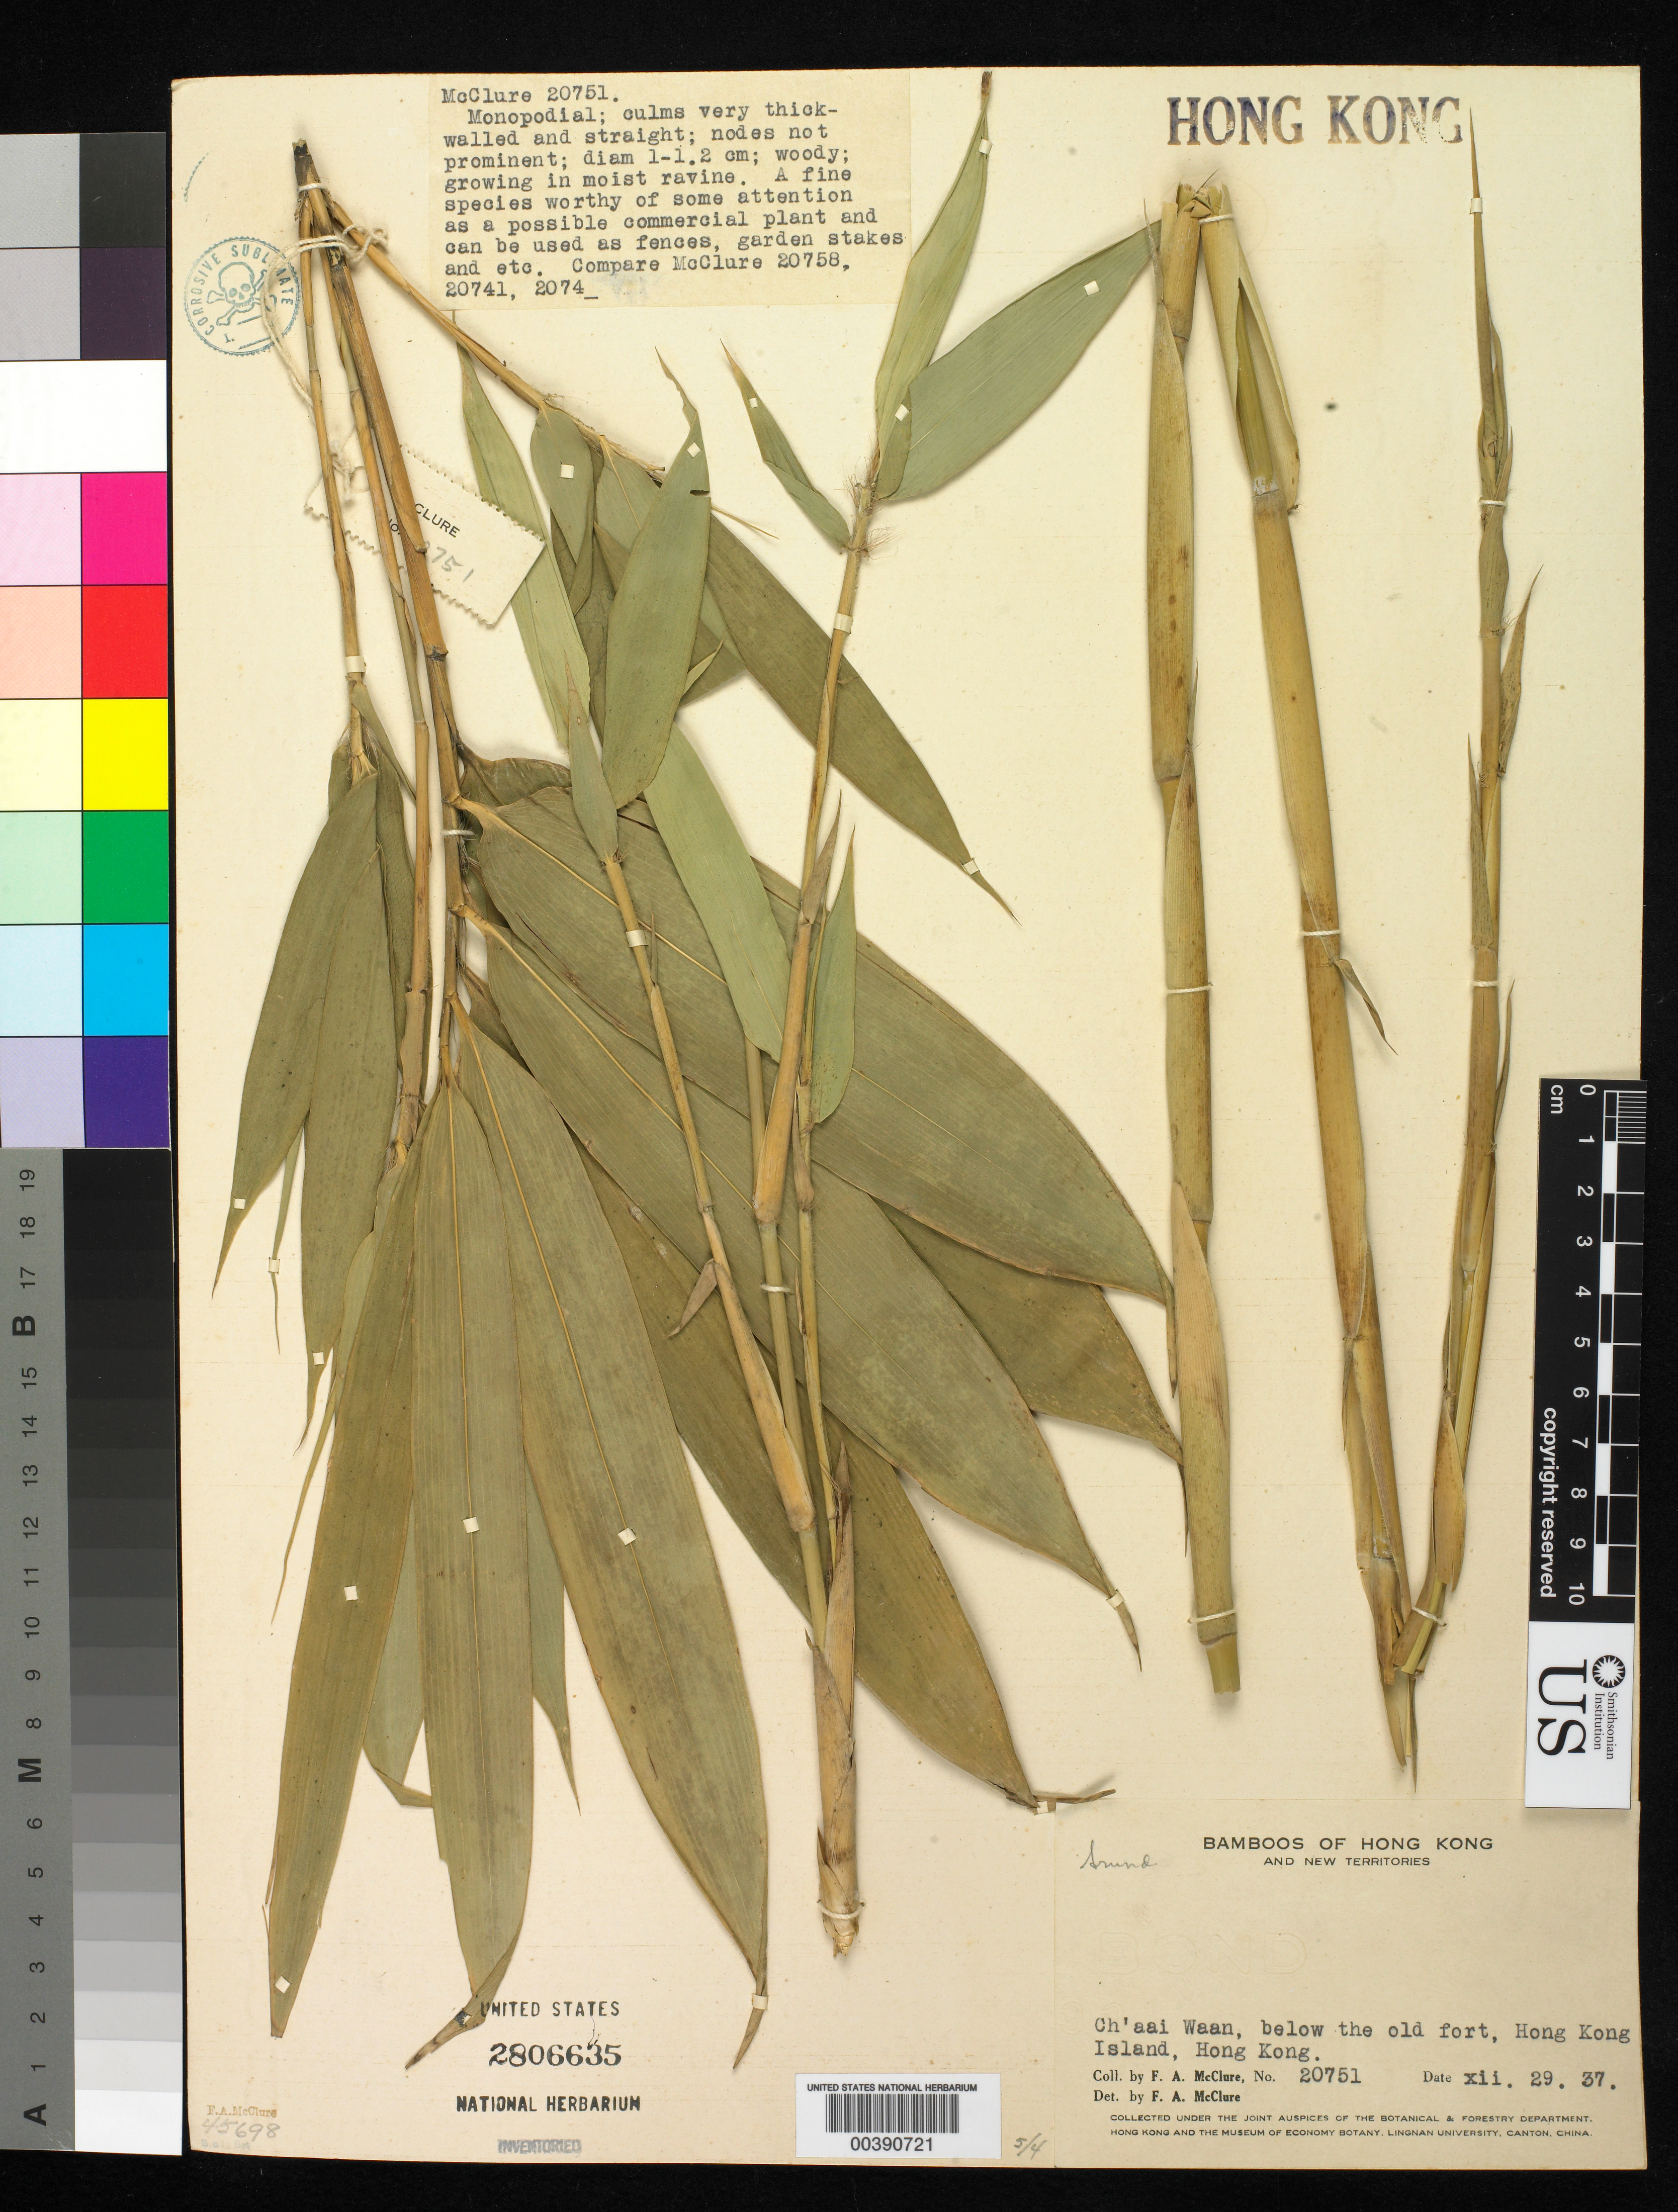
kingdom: Plantae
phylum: Tracheophyta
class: Liliopsida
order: Poales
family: Poaceae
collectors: F. A. McClure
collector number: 20751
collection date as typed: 29 Dec 1937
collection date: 1937-12-29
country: China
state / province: Hong Kong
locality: Ch'aai waan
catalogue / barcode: US 2806635